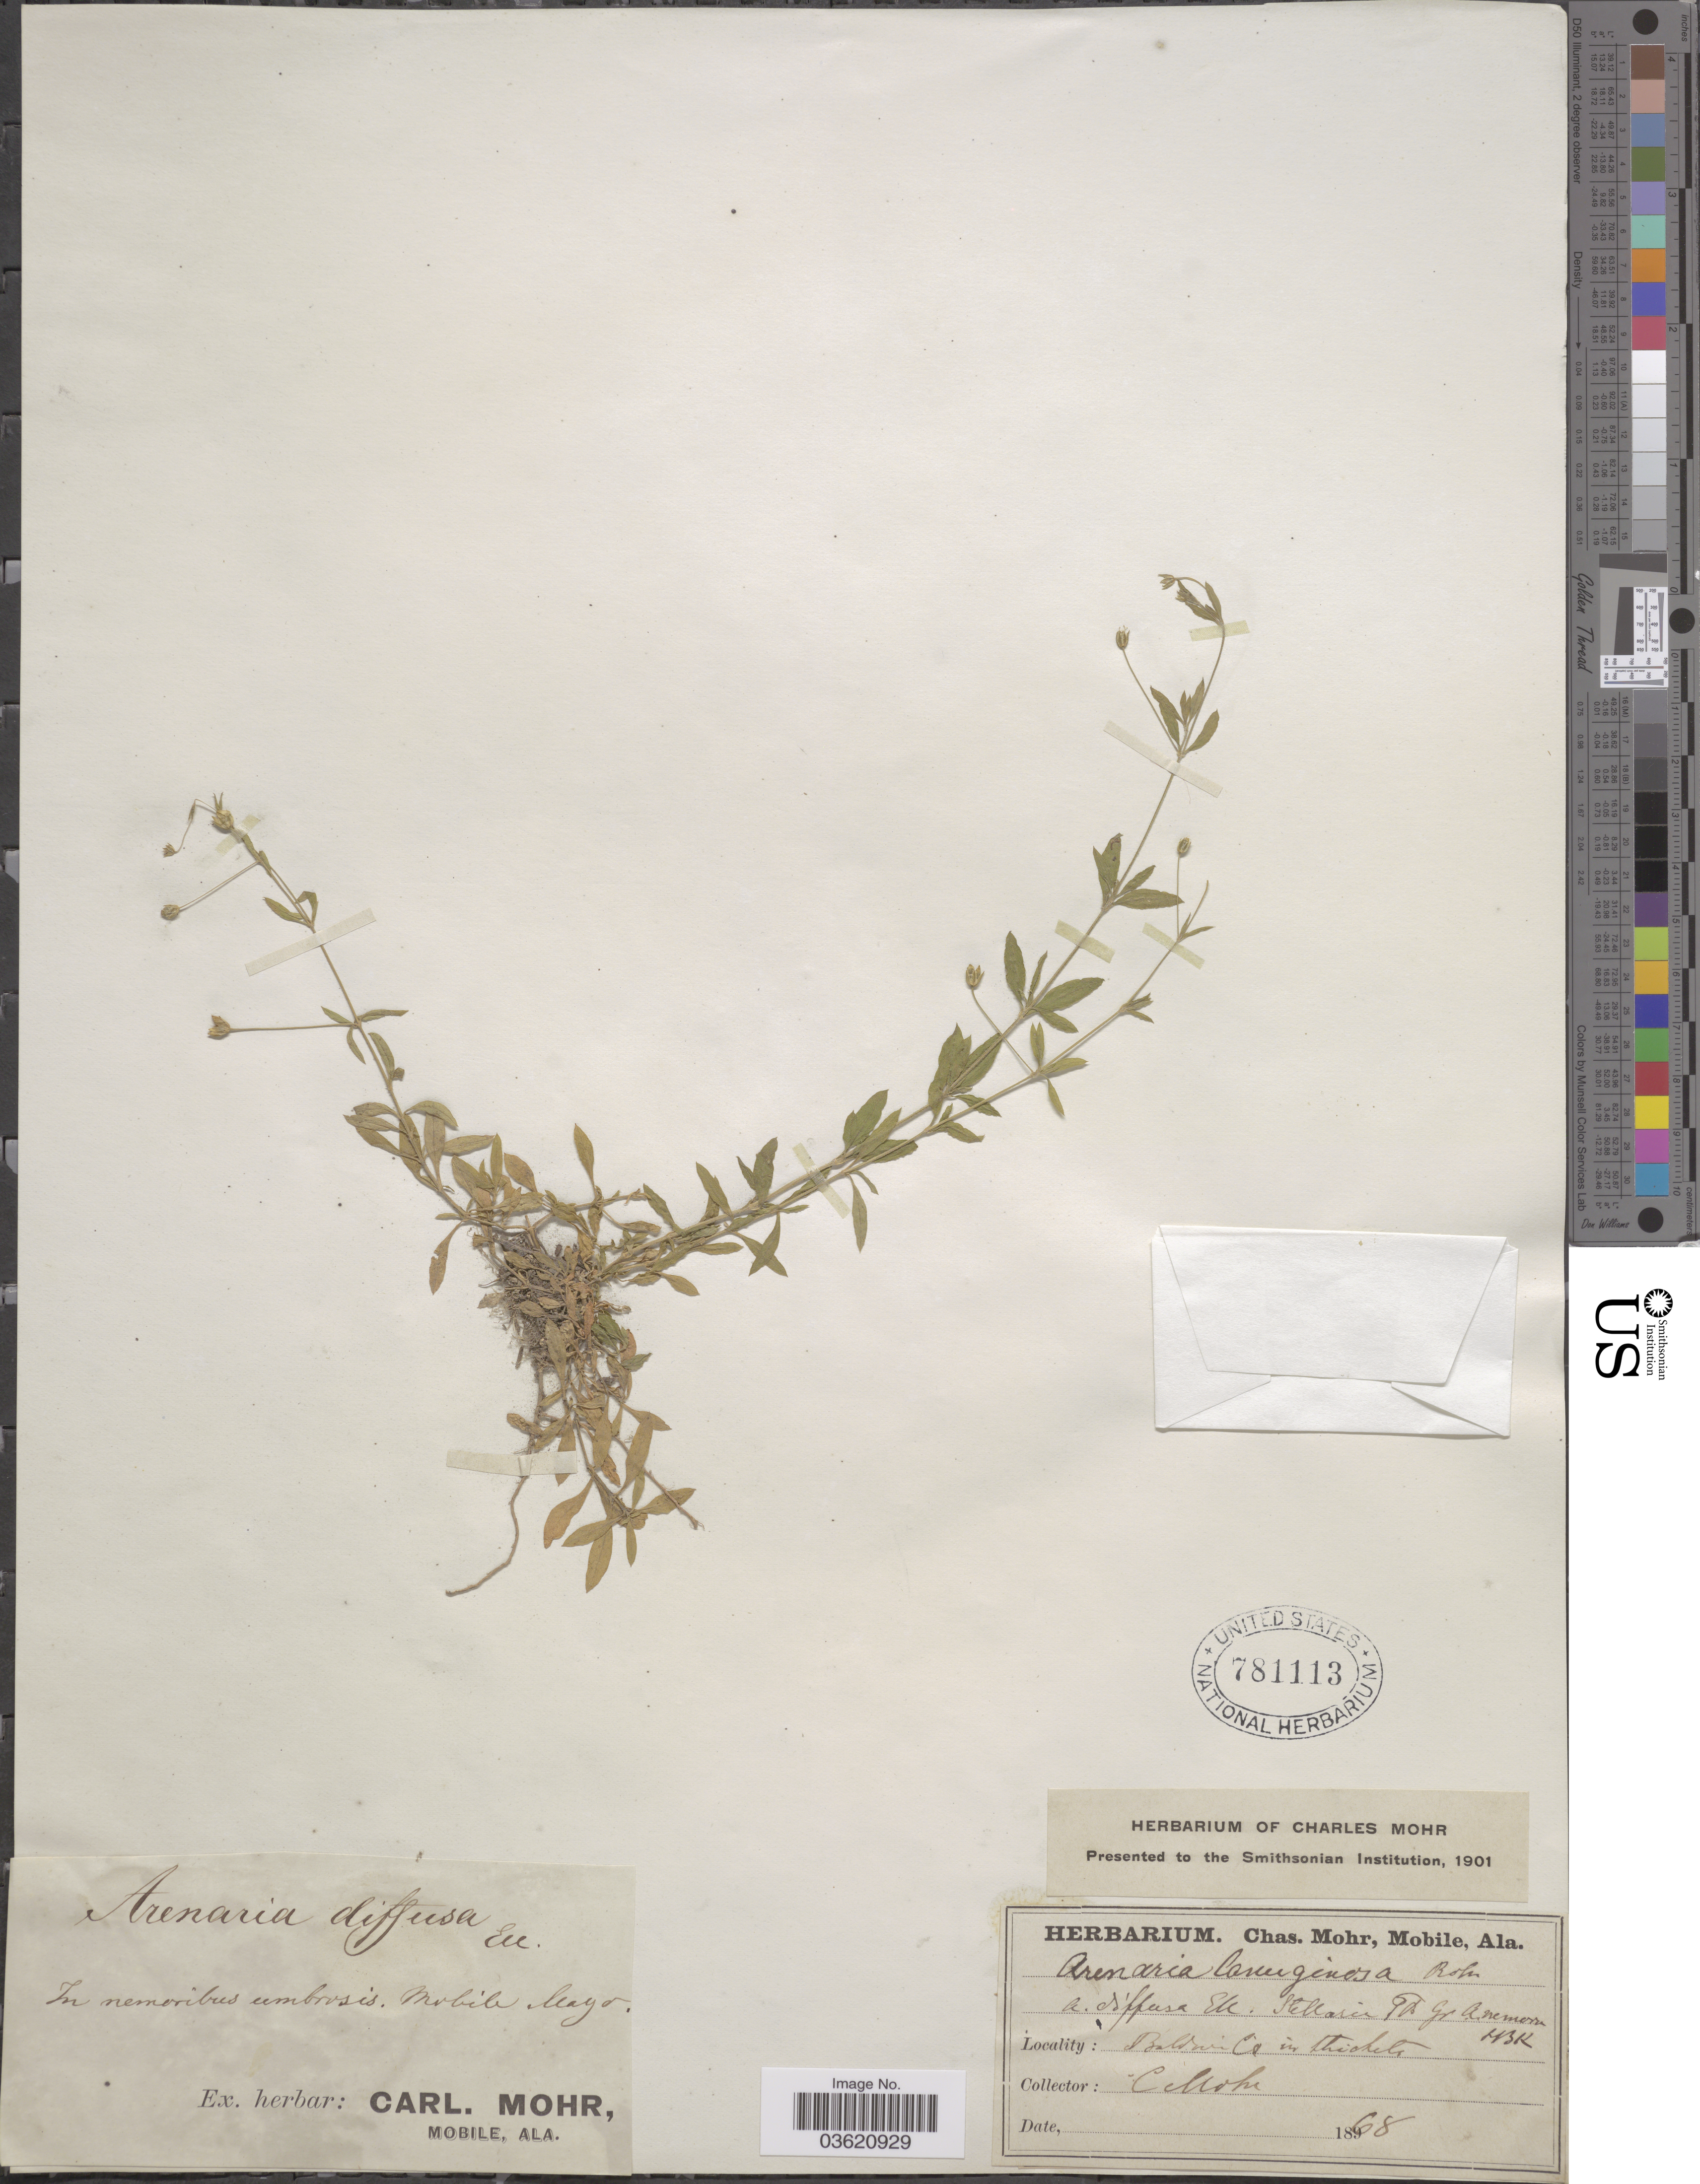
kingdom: Plantae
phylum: Tracheophyta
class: Magnoliopsida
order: Caryophyllales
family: Caryophyllaceae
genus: Arenaria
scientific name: Arenaria lanuginosa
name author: (Michx.) Rohrb.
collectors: Mohr, C. T. (herbarium)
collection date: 1868-05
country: United States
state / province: Alabama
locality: Mobile. Baldwin Co.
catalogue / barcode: US 781113